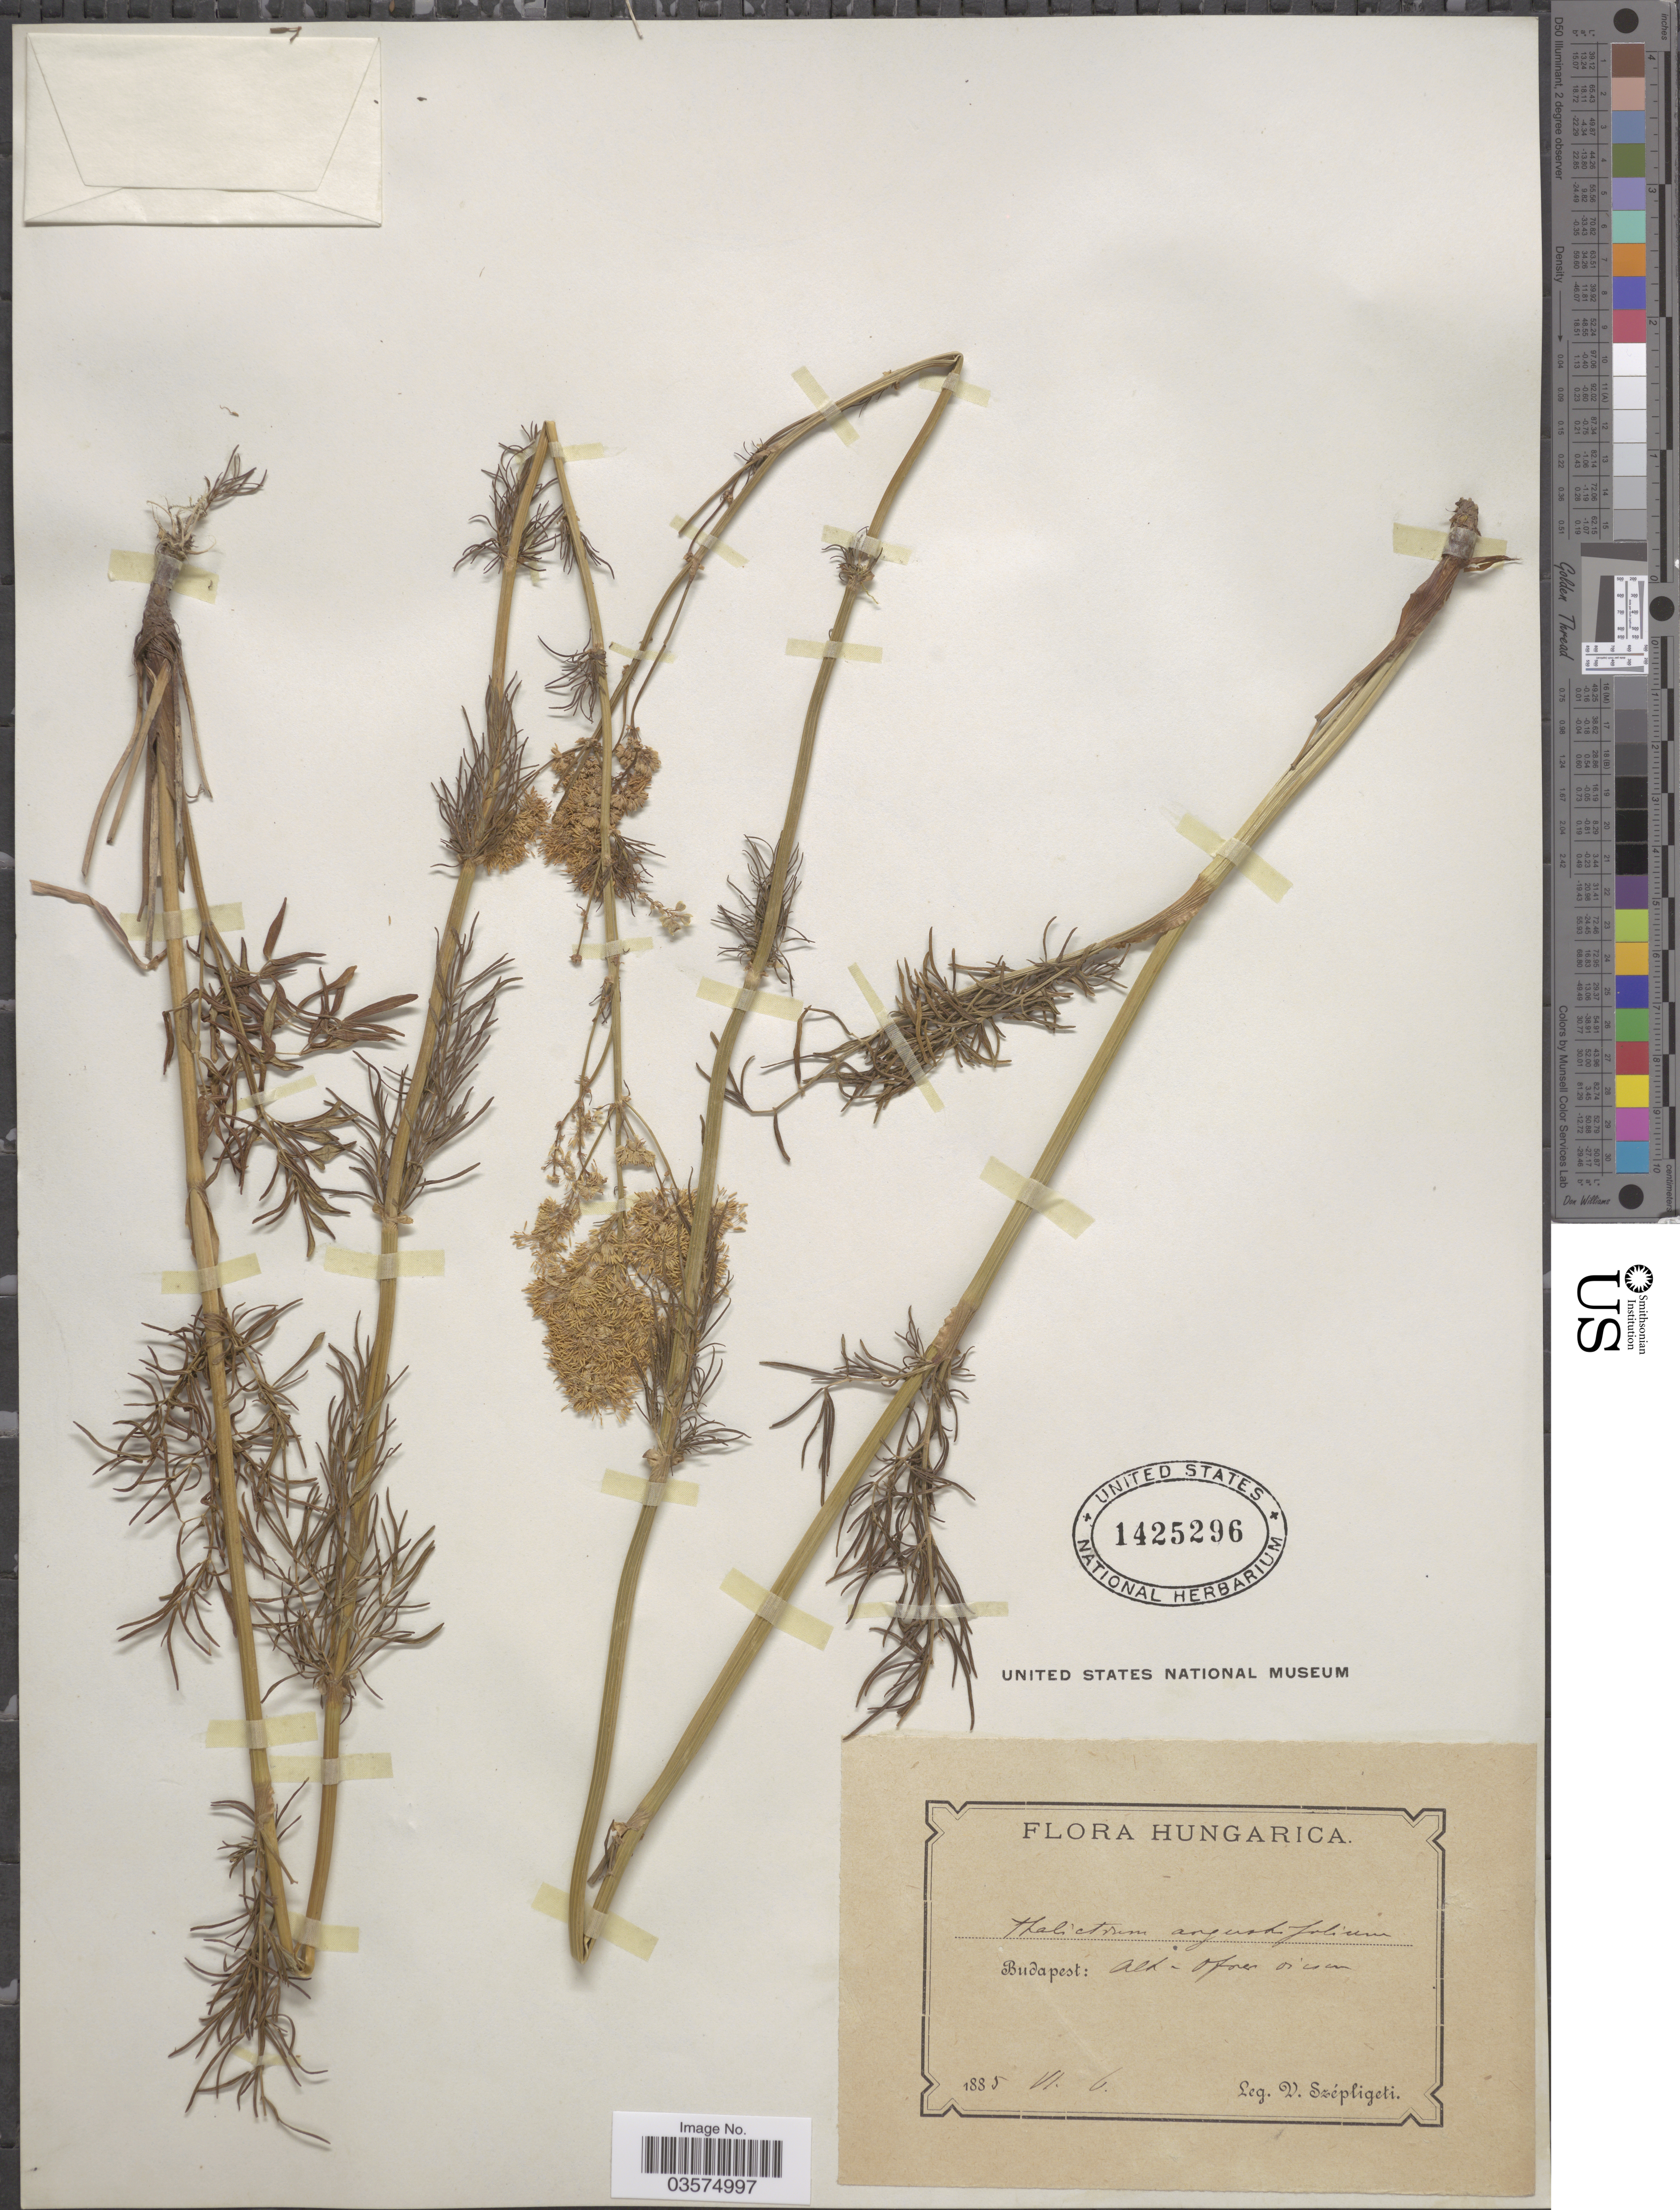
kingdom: Plantae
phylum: Tracheophyta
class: Magnoliopsida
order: Ranunculales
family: Ranunculaceae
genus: Thalictrum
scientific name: Thalictrum angustifolium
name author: L.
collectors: W. Szépligeti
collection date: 1885-06-06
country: Hungary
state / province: Budapest, Capital District of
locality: Alt - ofores orisan. [interpreted]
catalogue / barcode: US 1425296